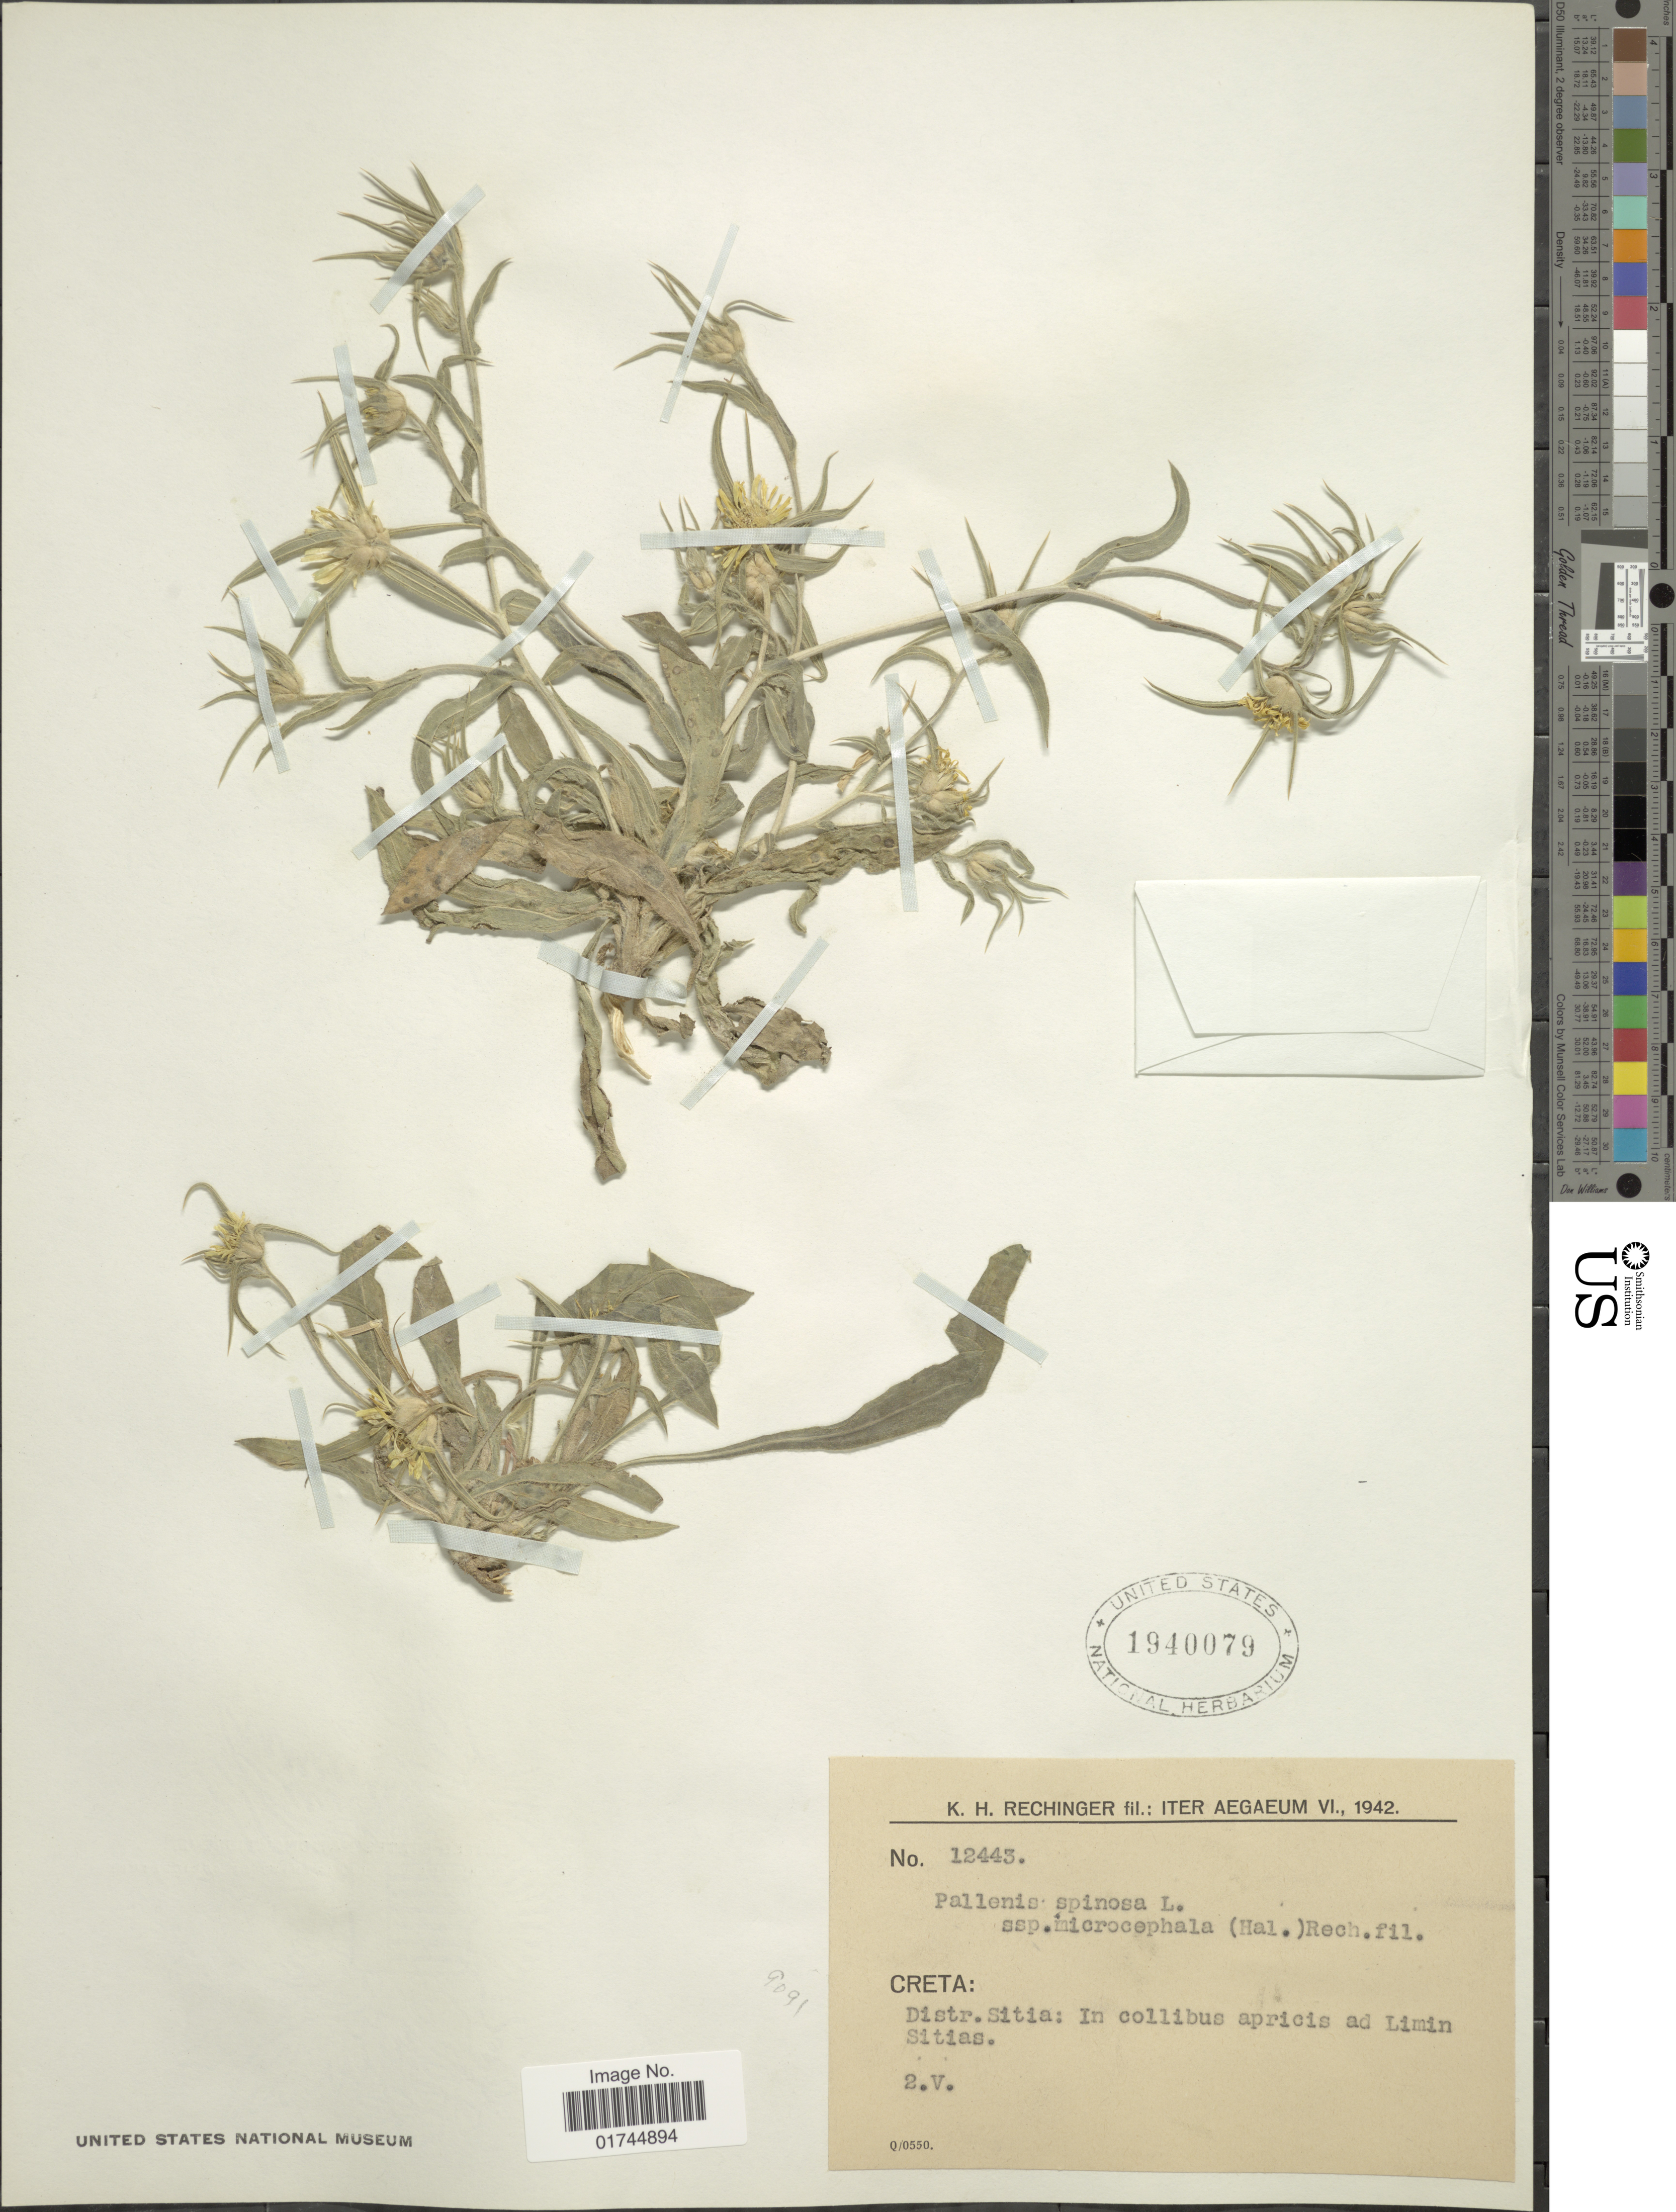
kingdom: Plantae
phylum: Tracheophyta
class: Magnoliopsida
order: Asterales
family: Asteraceae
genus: Pallenis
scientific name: Pallenis spinosa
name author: (L.) Cass.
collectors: K. H. Rechinger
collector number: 12443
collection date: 1942-06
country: Greece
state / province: Crete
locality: Creta: Distr. Sitia: in collibus apricis ad Limin Sitias.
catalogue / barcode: US 1940079